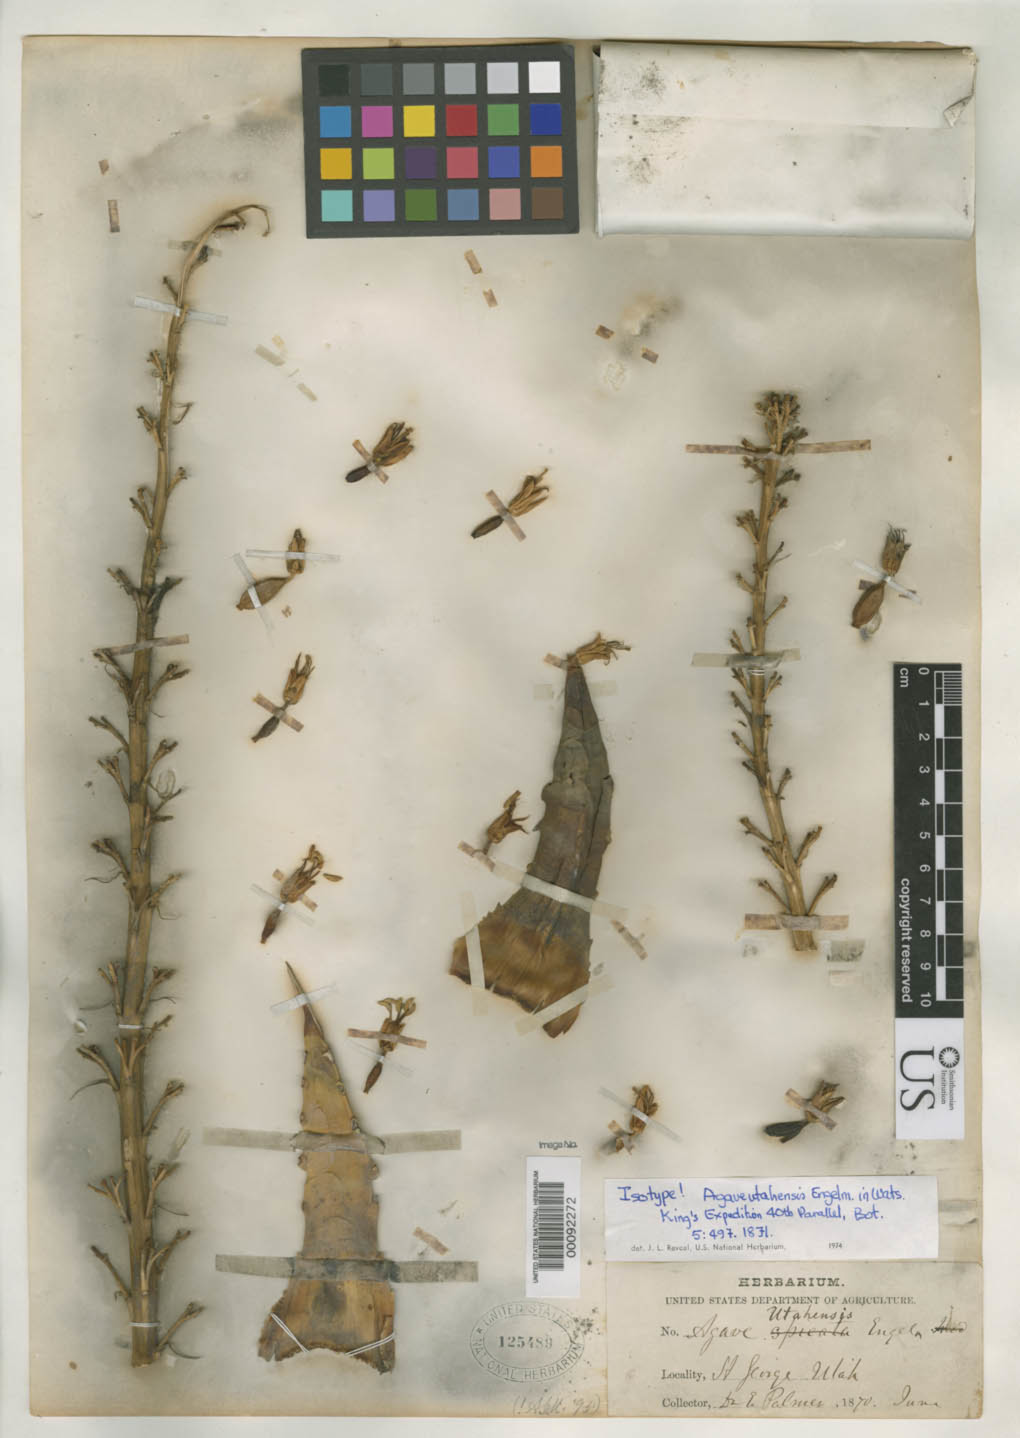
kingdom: Plantae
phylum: Tracheophyta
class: Liliopsida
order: Asparagales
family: Asparagaceae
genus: Agave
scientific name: Agave utahensis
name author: Engelm.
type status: Isolectotype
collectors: E. Palmer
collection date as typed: Jun 1870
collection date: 1870-06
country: United States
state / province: Utah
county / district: Washington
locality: St. George.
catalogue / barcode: US 125489